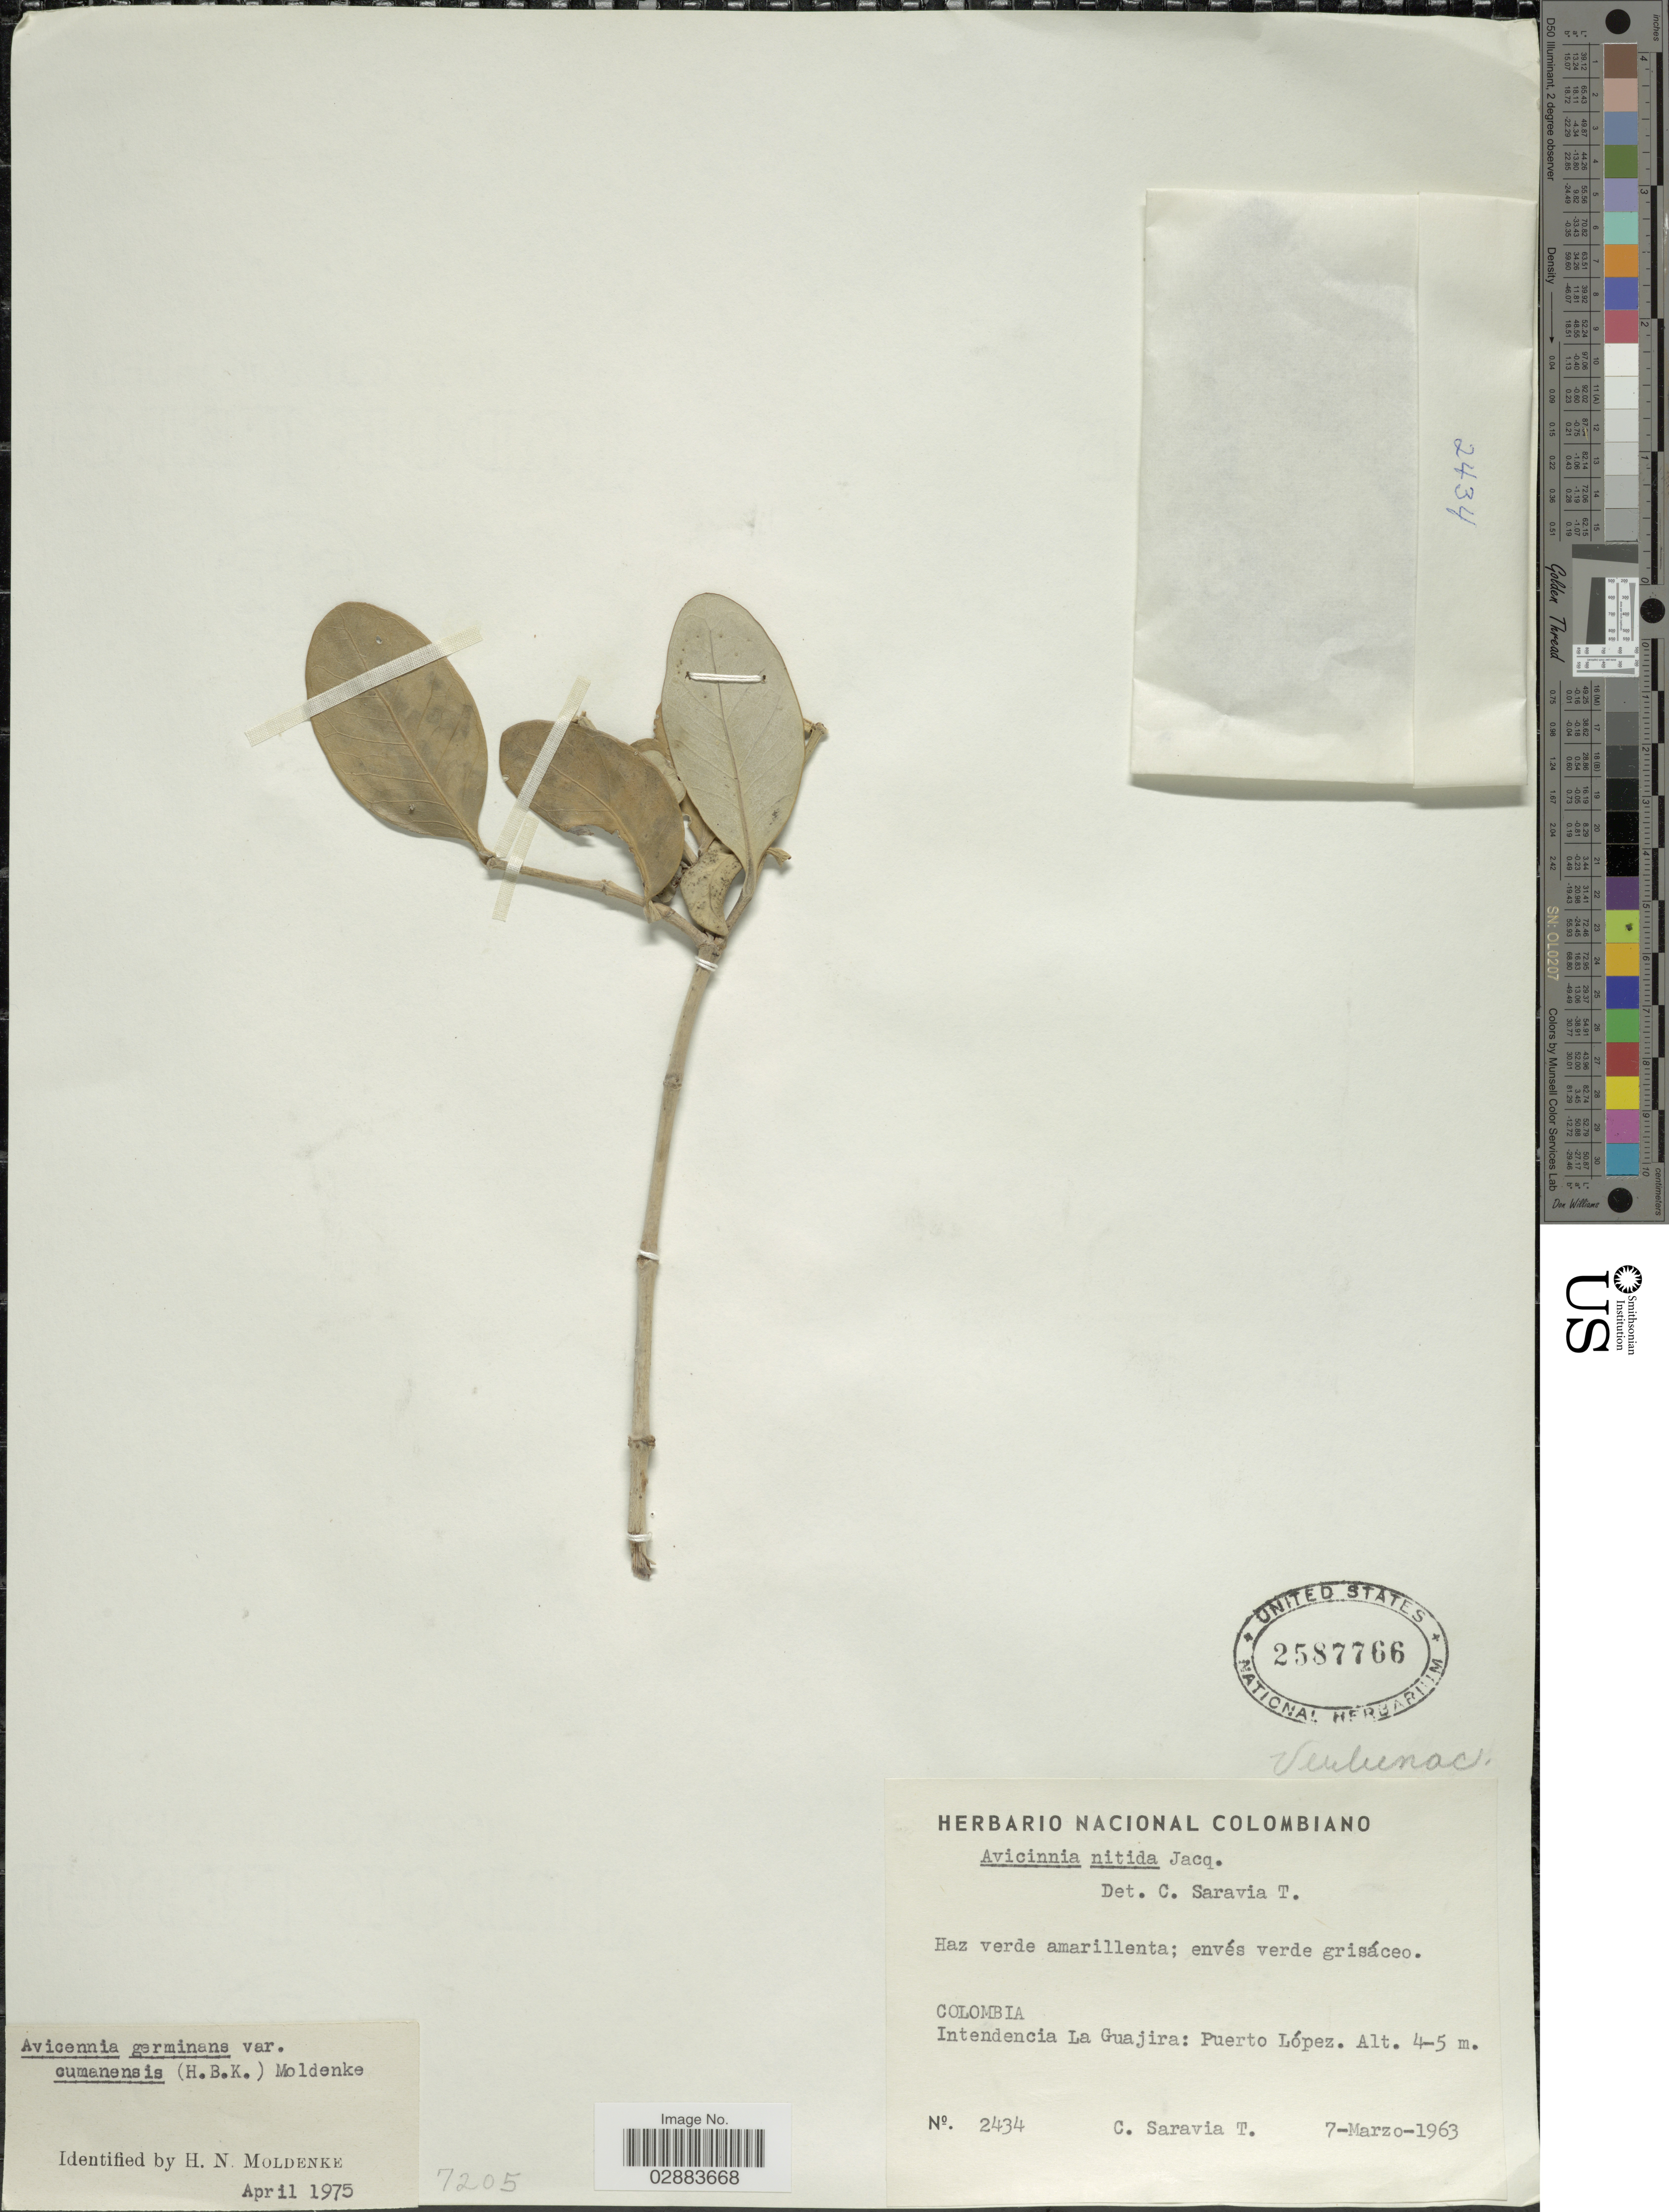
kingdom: Plantae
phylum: Tracheophyta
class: Magnoliopsida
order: Lamiales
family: Acanthaceae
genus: Avicennia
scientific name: Avicennia germinans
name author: (L.) L.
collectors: C. Saravia T.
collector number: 2434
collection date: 1963-03-07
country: Colombia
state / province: La Guajira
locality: Intendencia La Guajira: Puerto López.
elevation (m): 4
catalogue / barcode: US 2587766